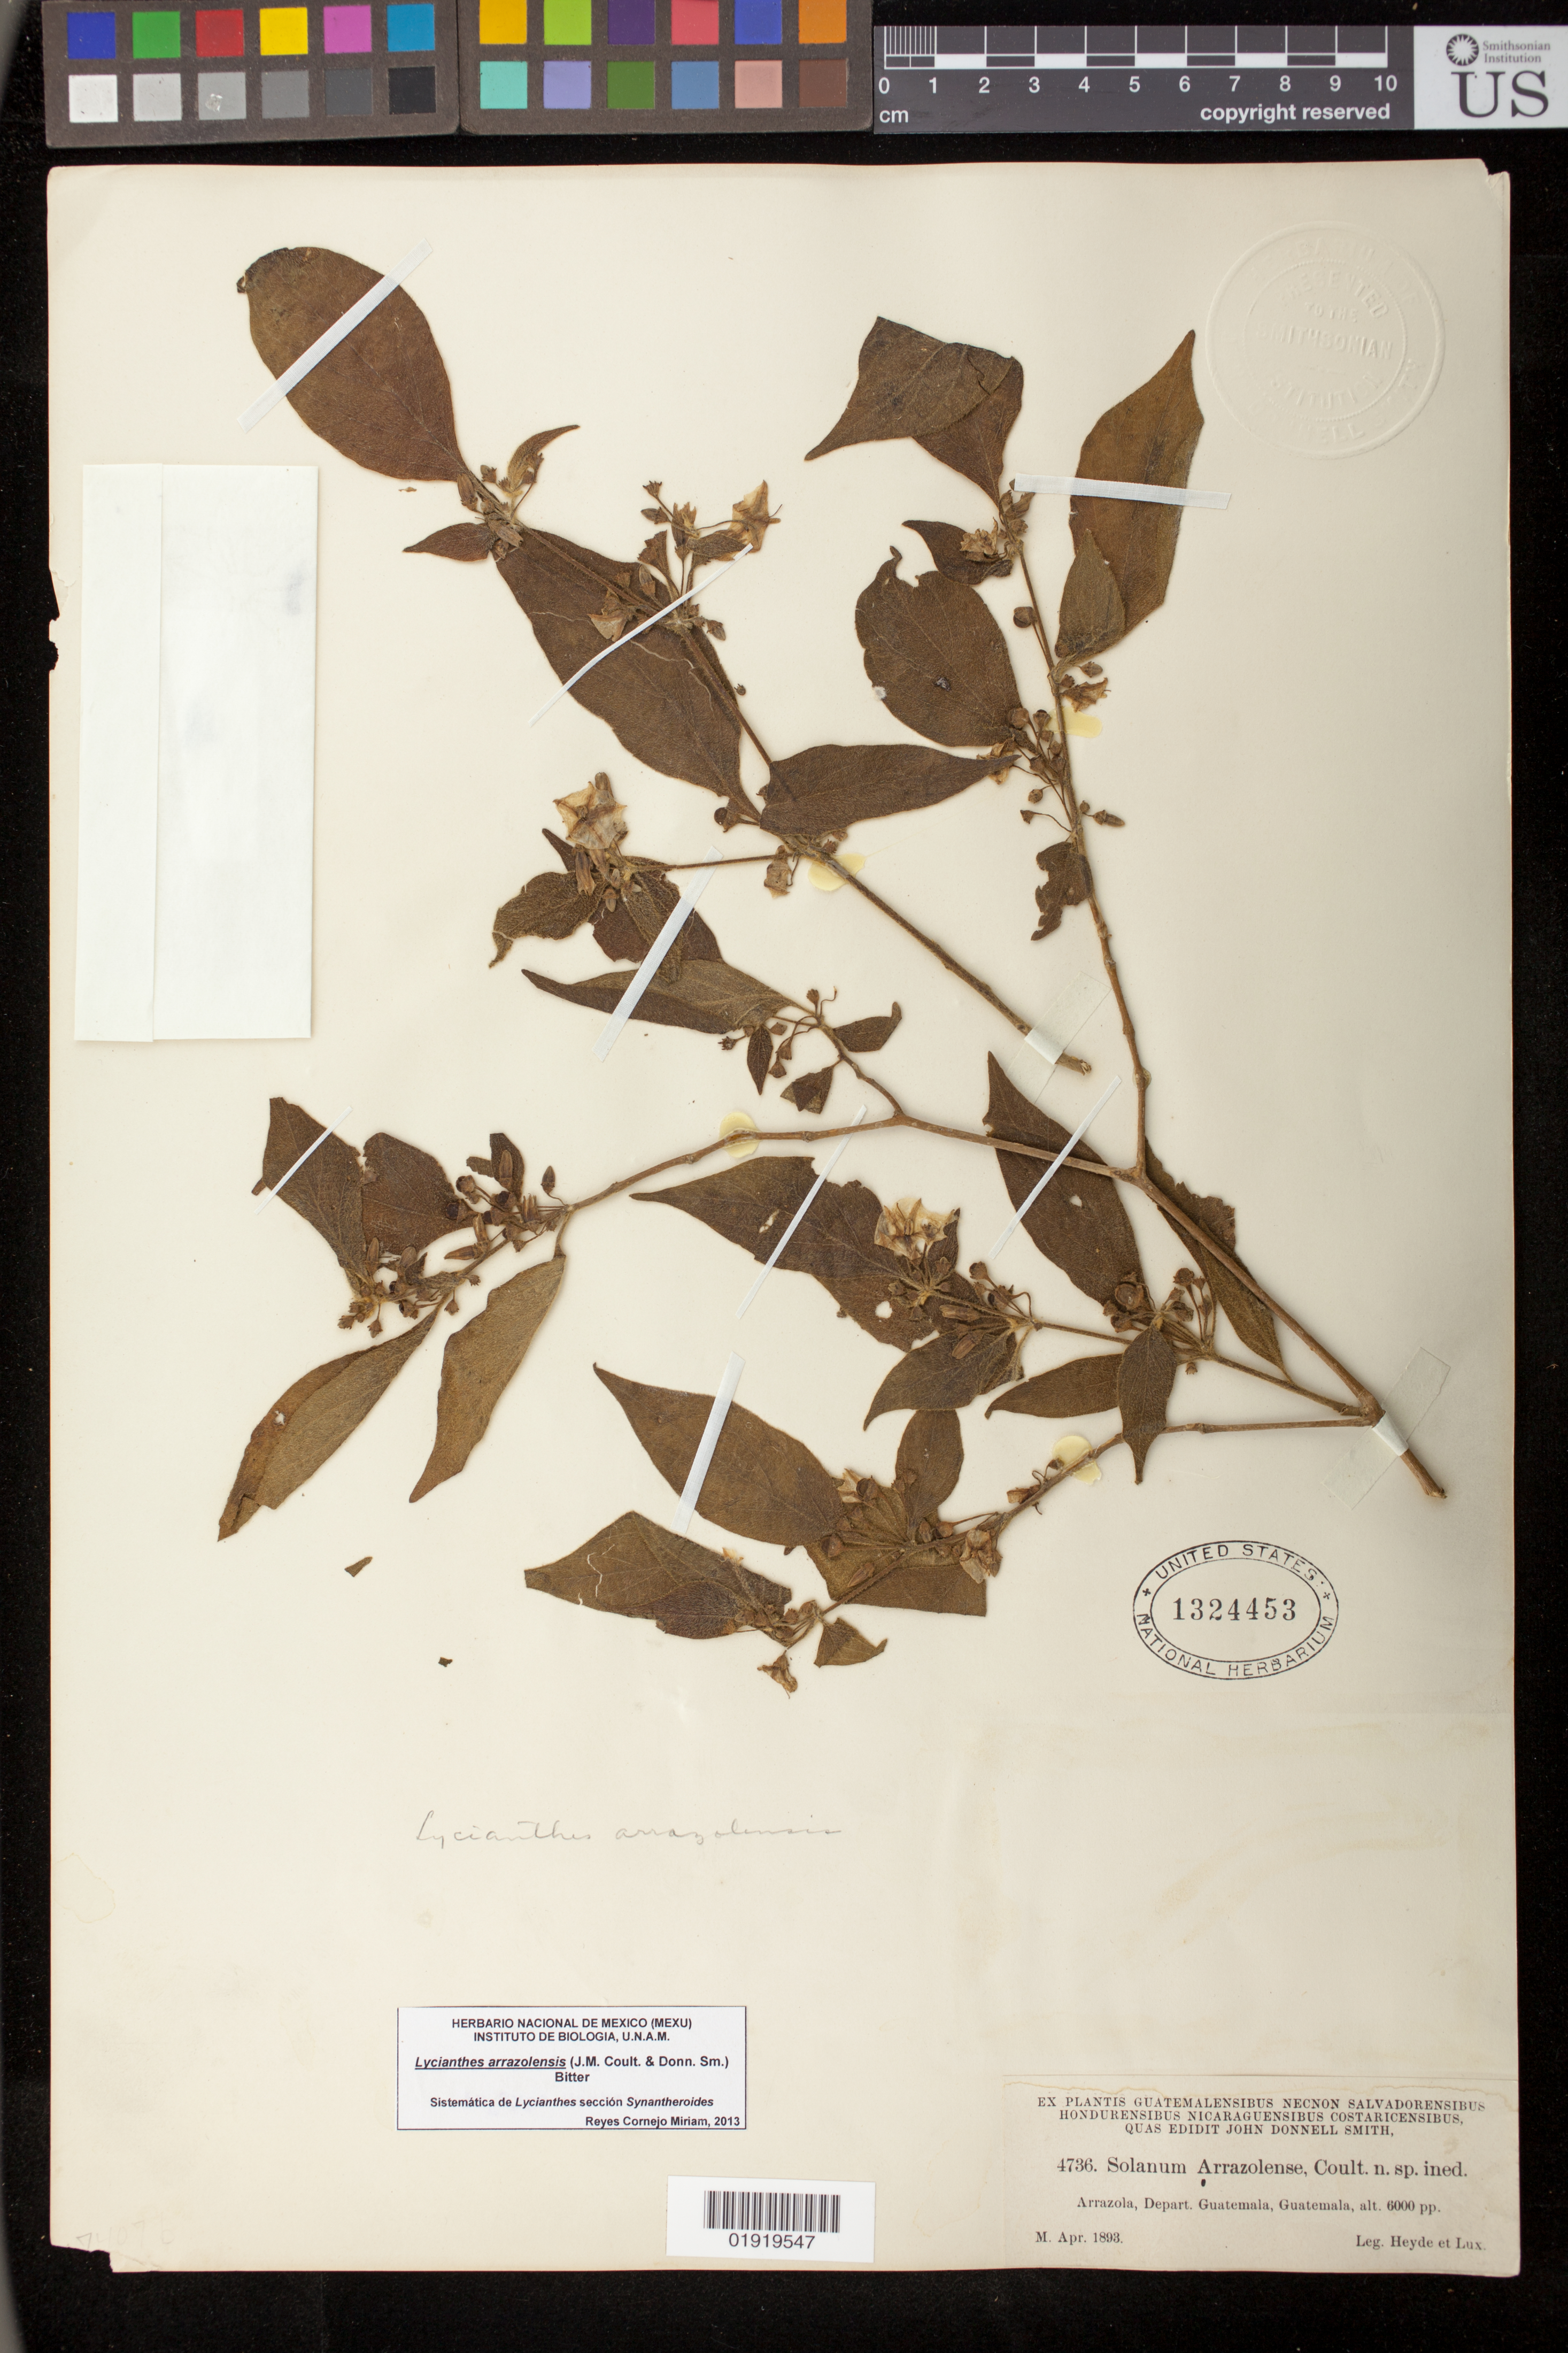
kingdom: Plantae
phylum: Tracheophyta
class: Magnoliopsida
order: Solanales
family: Solanaceae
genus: Solanum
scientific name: Solanum arrazolense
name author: J.M. Coult. & Donn. Sm.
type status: Type Collection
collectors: E. T. Heyde & E. Lux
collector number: J.D.S. 4736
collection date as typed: Apr 1893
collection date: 1893-04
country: Guatemala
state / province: Guatemala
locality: Arrazola, Dept. Guatemala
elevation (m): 1829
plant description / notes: Specimen ex John Donnell Smith herbarium. Holotype (ex Coulter herb.) is at F. NOTE: holotype at F has slightly different data from both protologue and US specimens: collection date "Maj." [May?] 1893 (April is cited in protologue, and is date on both duplicates of this number at US) and 5500 pp. (6000 pp. on specimens at US, and 1600 m cited in protologue).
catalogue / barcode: US 1324453